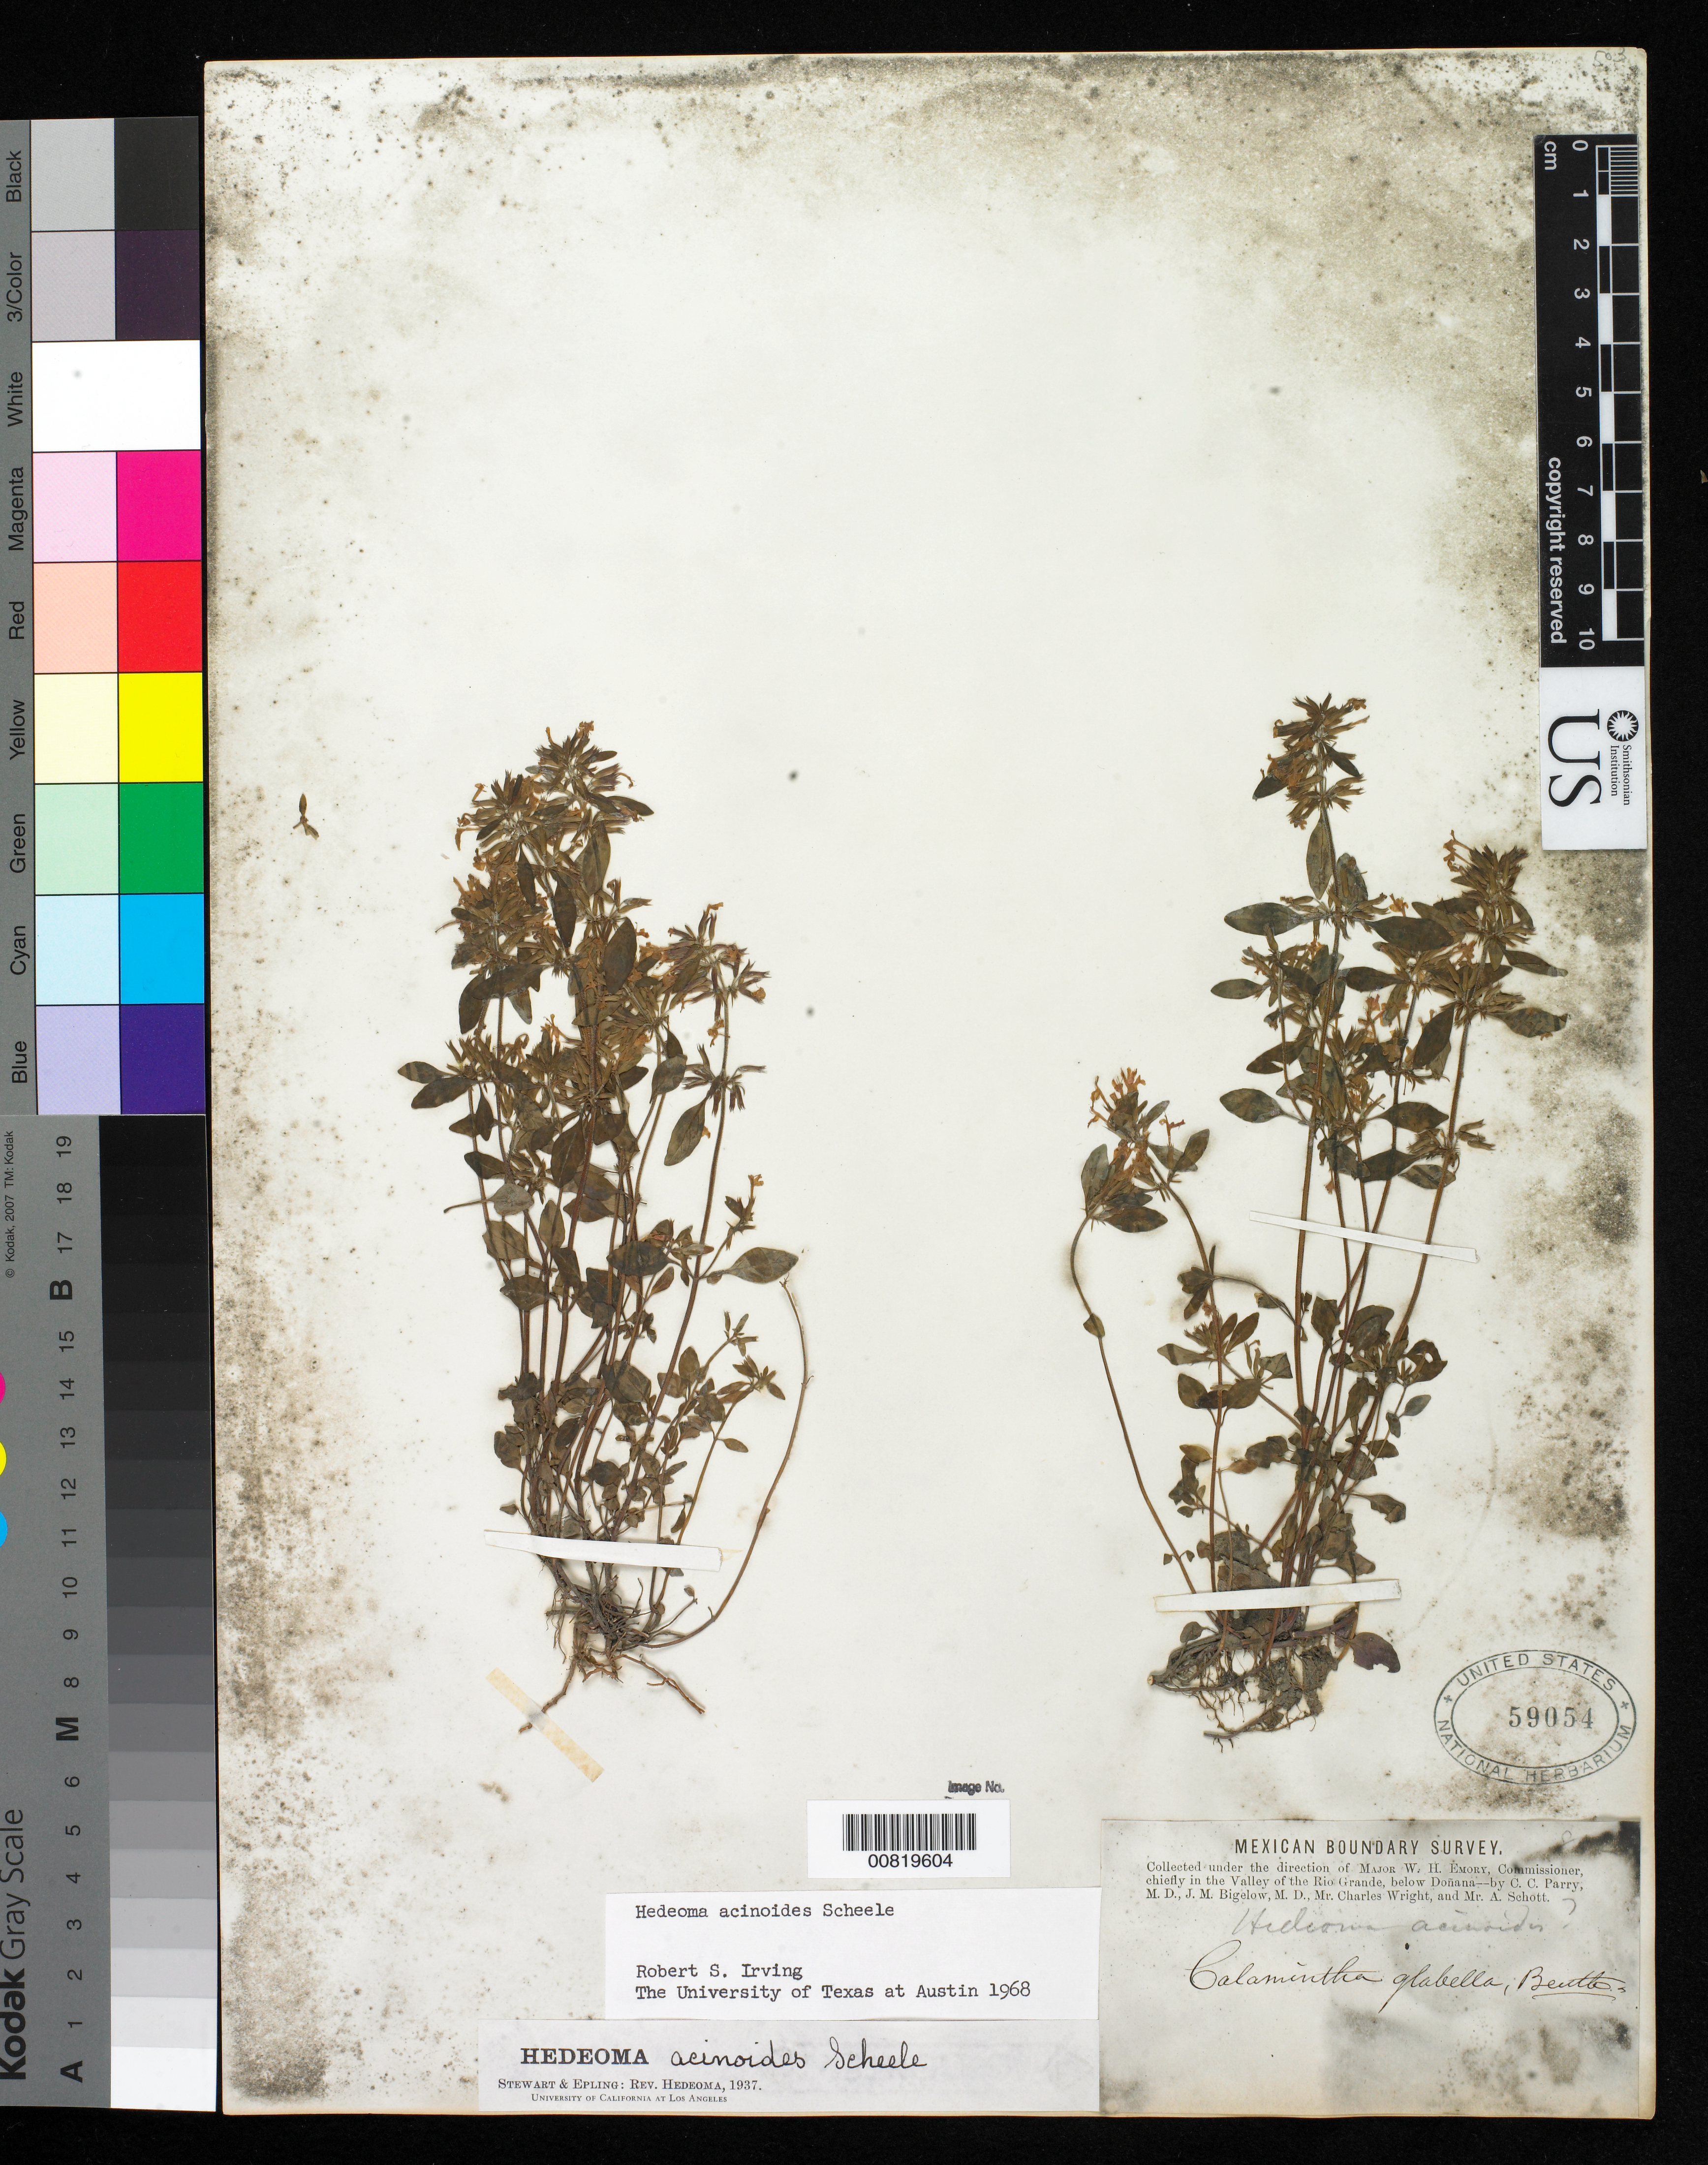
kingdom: Plantae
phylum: Tracheophyta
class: Magnoliopsida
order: Lamiales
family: Lamiaceae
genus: Hedeoma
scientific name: Hedeoma acinoides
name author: Scheele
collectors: C. C. Parry, J. M. Bigelow, C. Wright & A. C. V. Schott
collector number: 8?2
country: United States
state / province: New Mexico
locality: Valley of the Rio Grande, below Doñana, New Mexico.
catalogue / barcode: US 59054